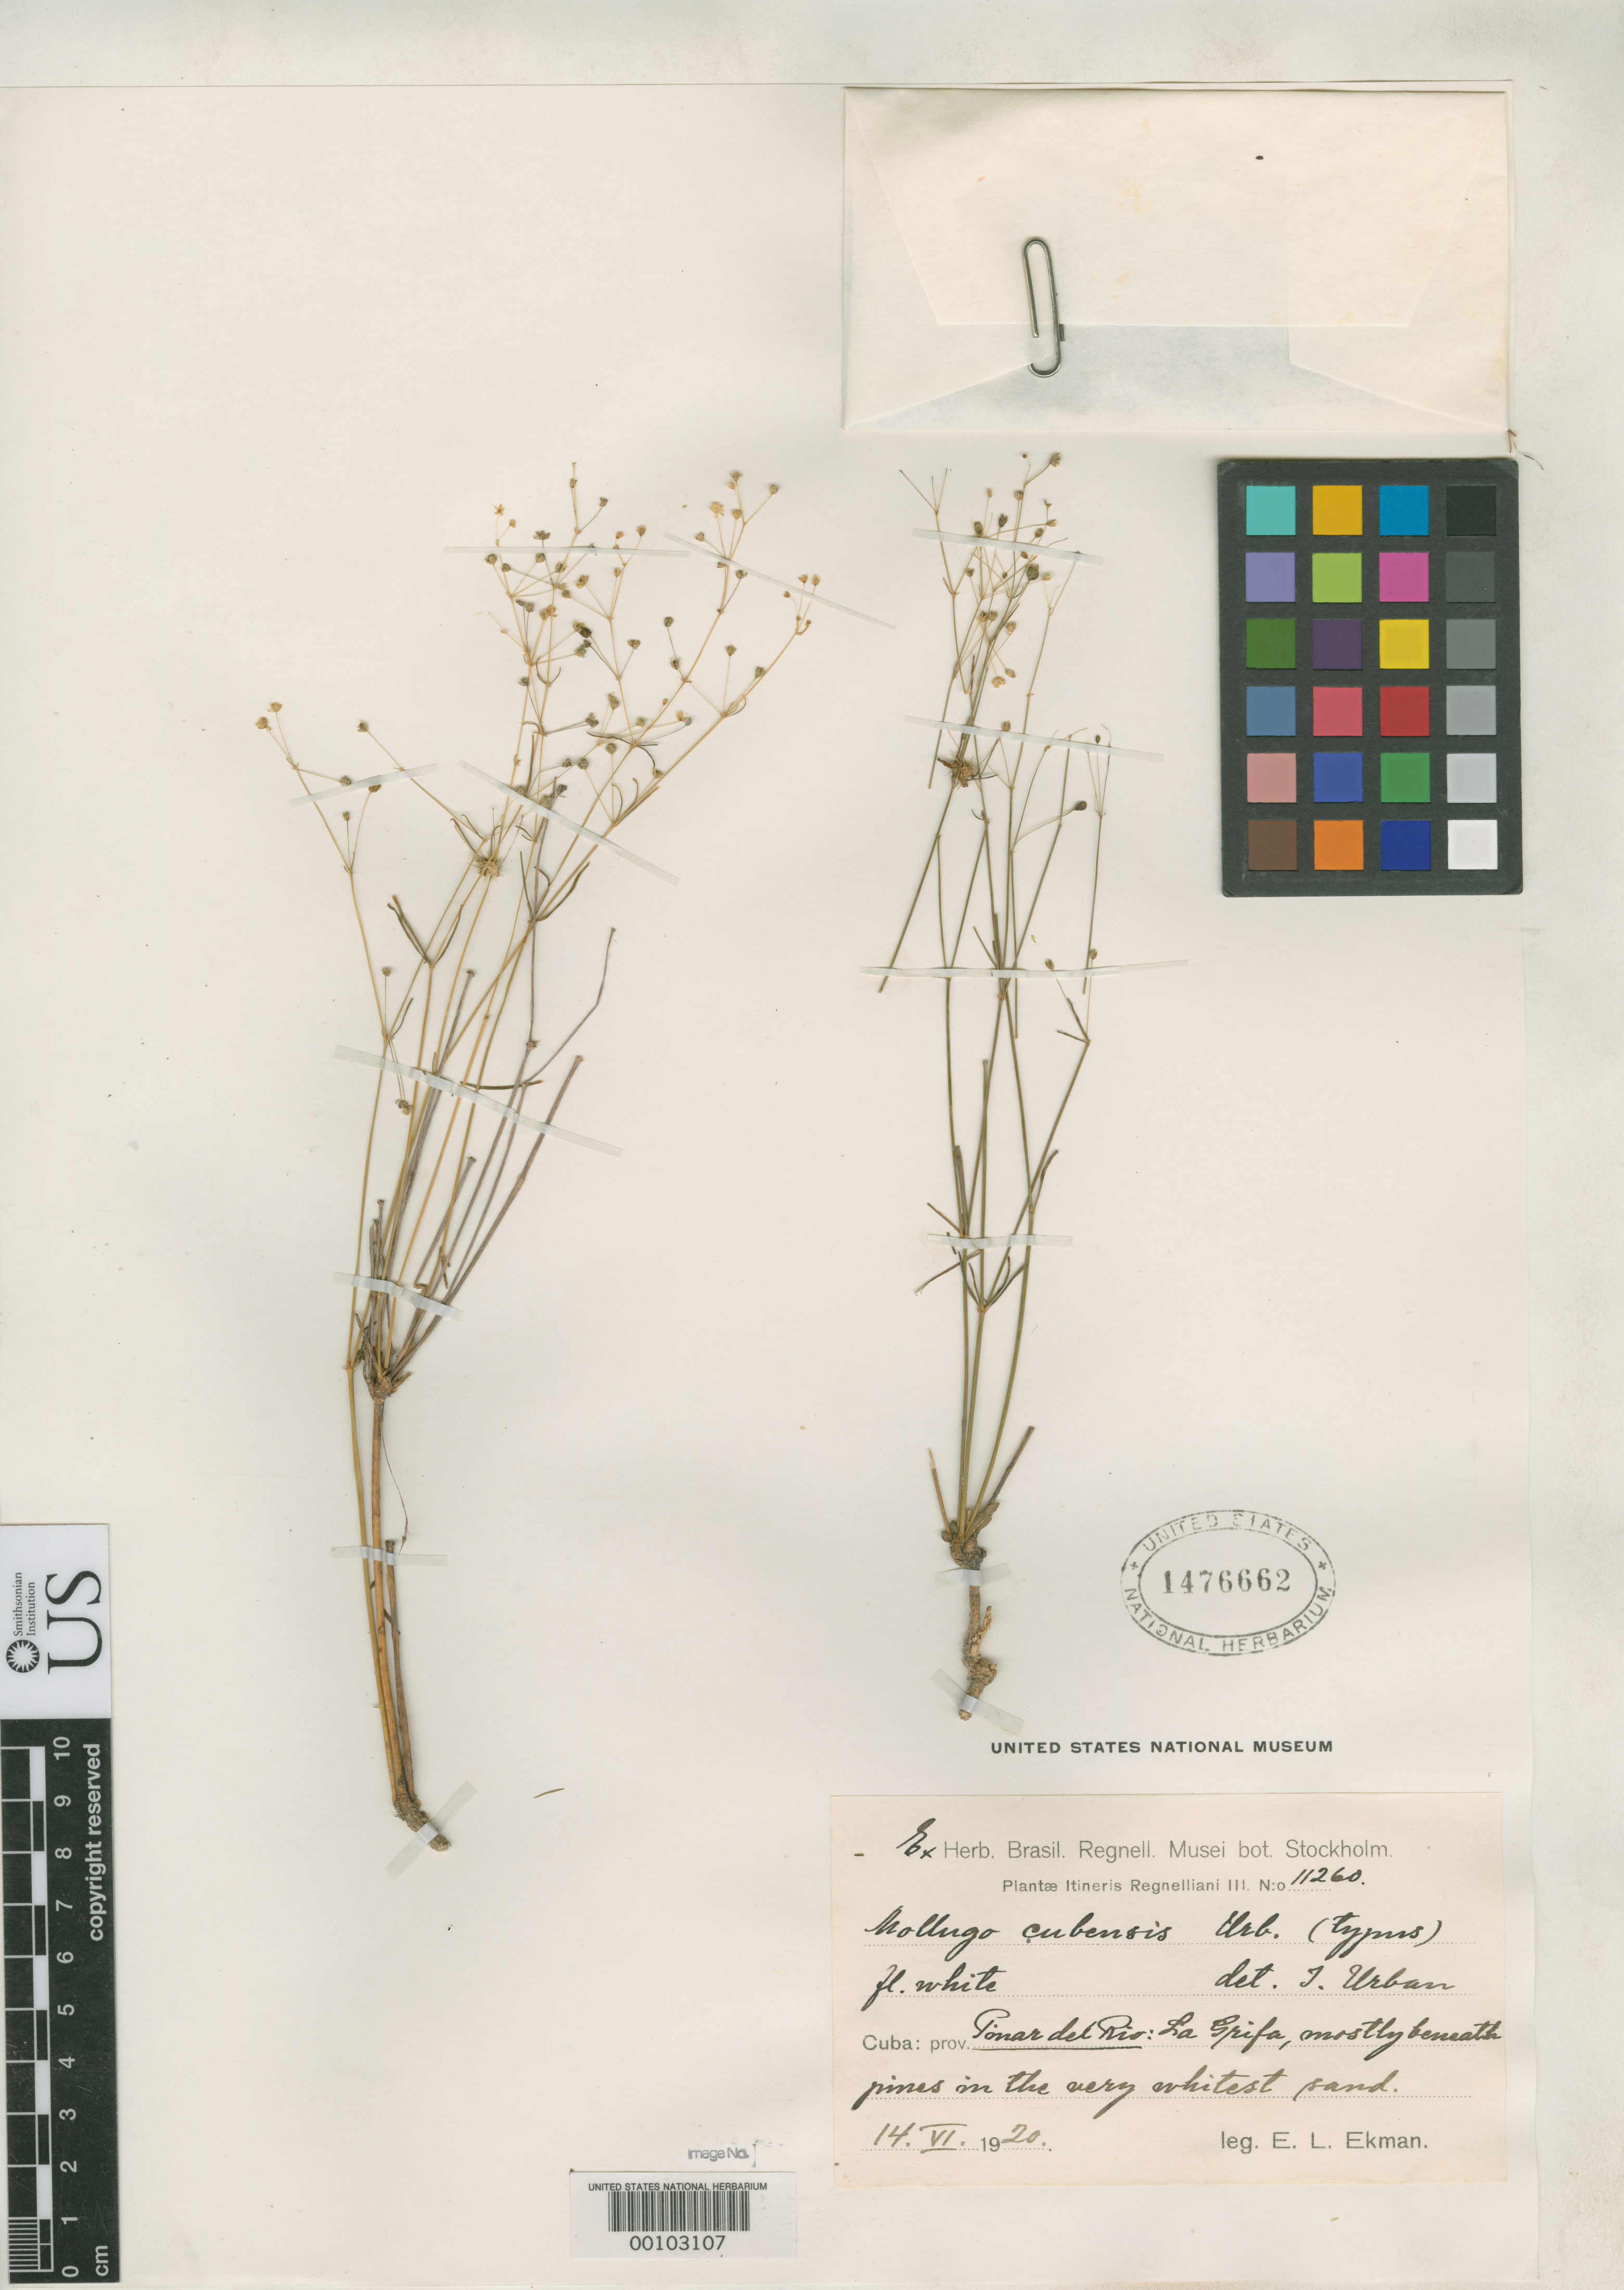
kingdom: Plantae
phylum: Tracheophyta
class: Magnoliopsida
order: Caryophyllales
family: Molluginaceae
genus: Mollugo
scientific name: Mollugo cubensis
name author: Urb.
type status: Isotype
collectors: E. L. Ekman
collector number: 11260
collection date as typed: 14 Jun 1920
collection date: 1920-06-14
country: Cuba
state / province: Pinar del Río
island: Greater Antilles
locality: La Grifa.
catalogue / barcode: US 1476662